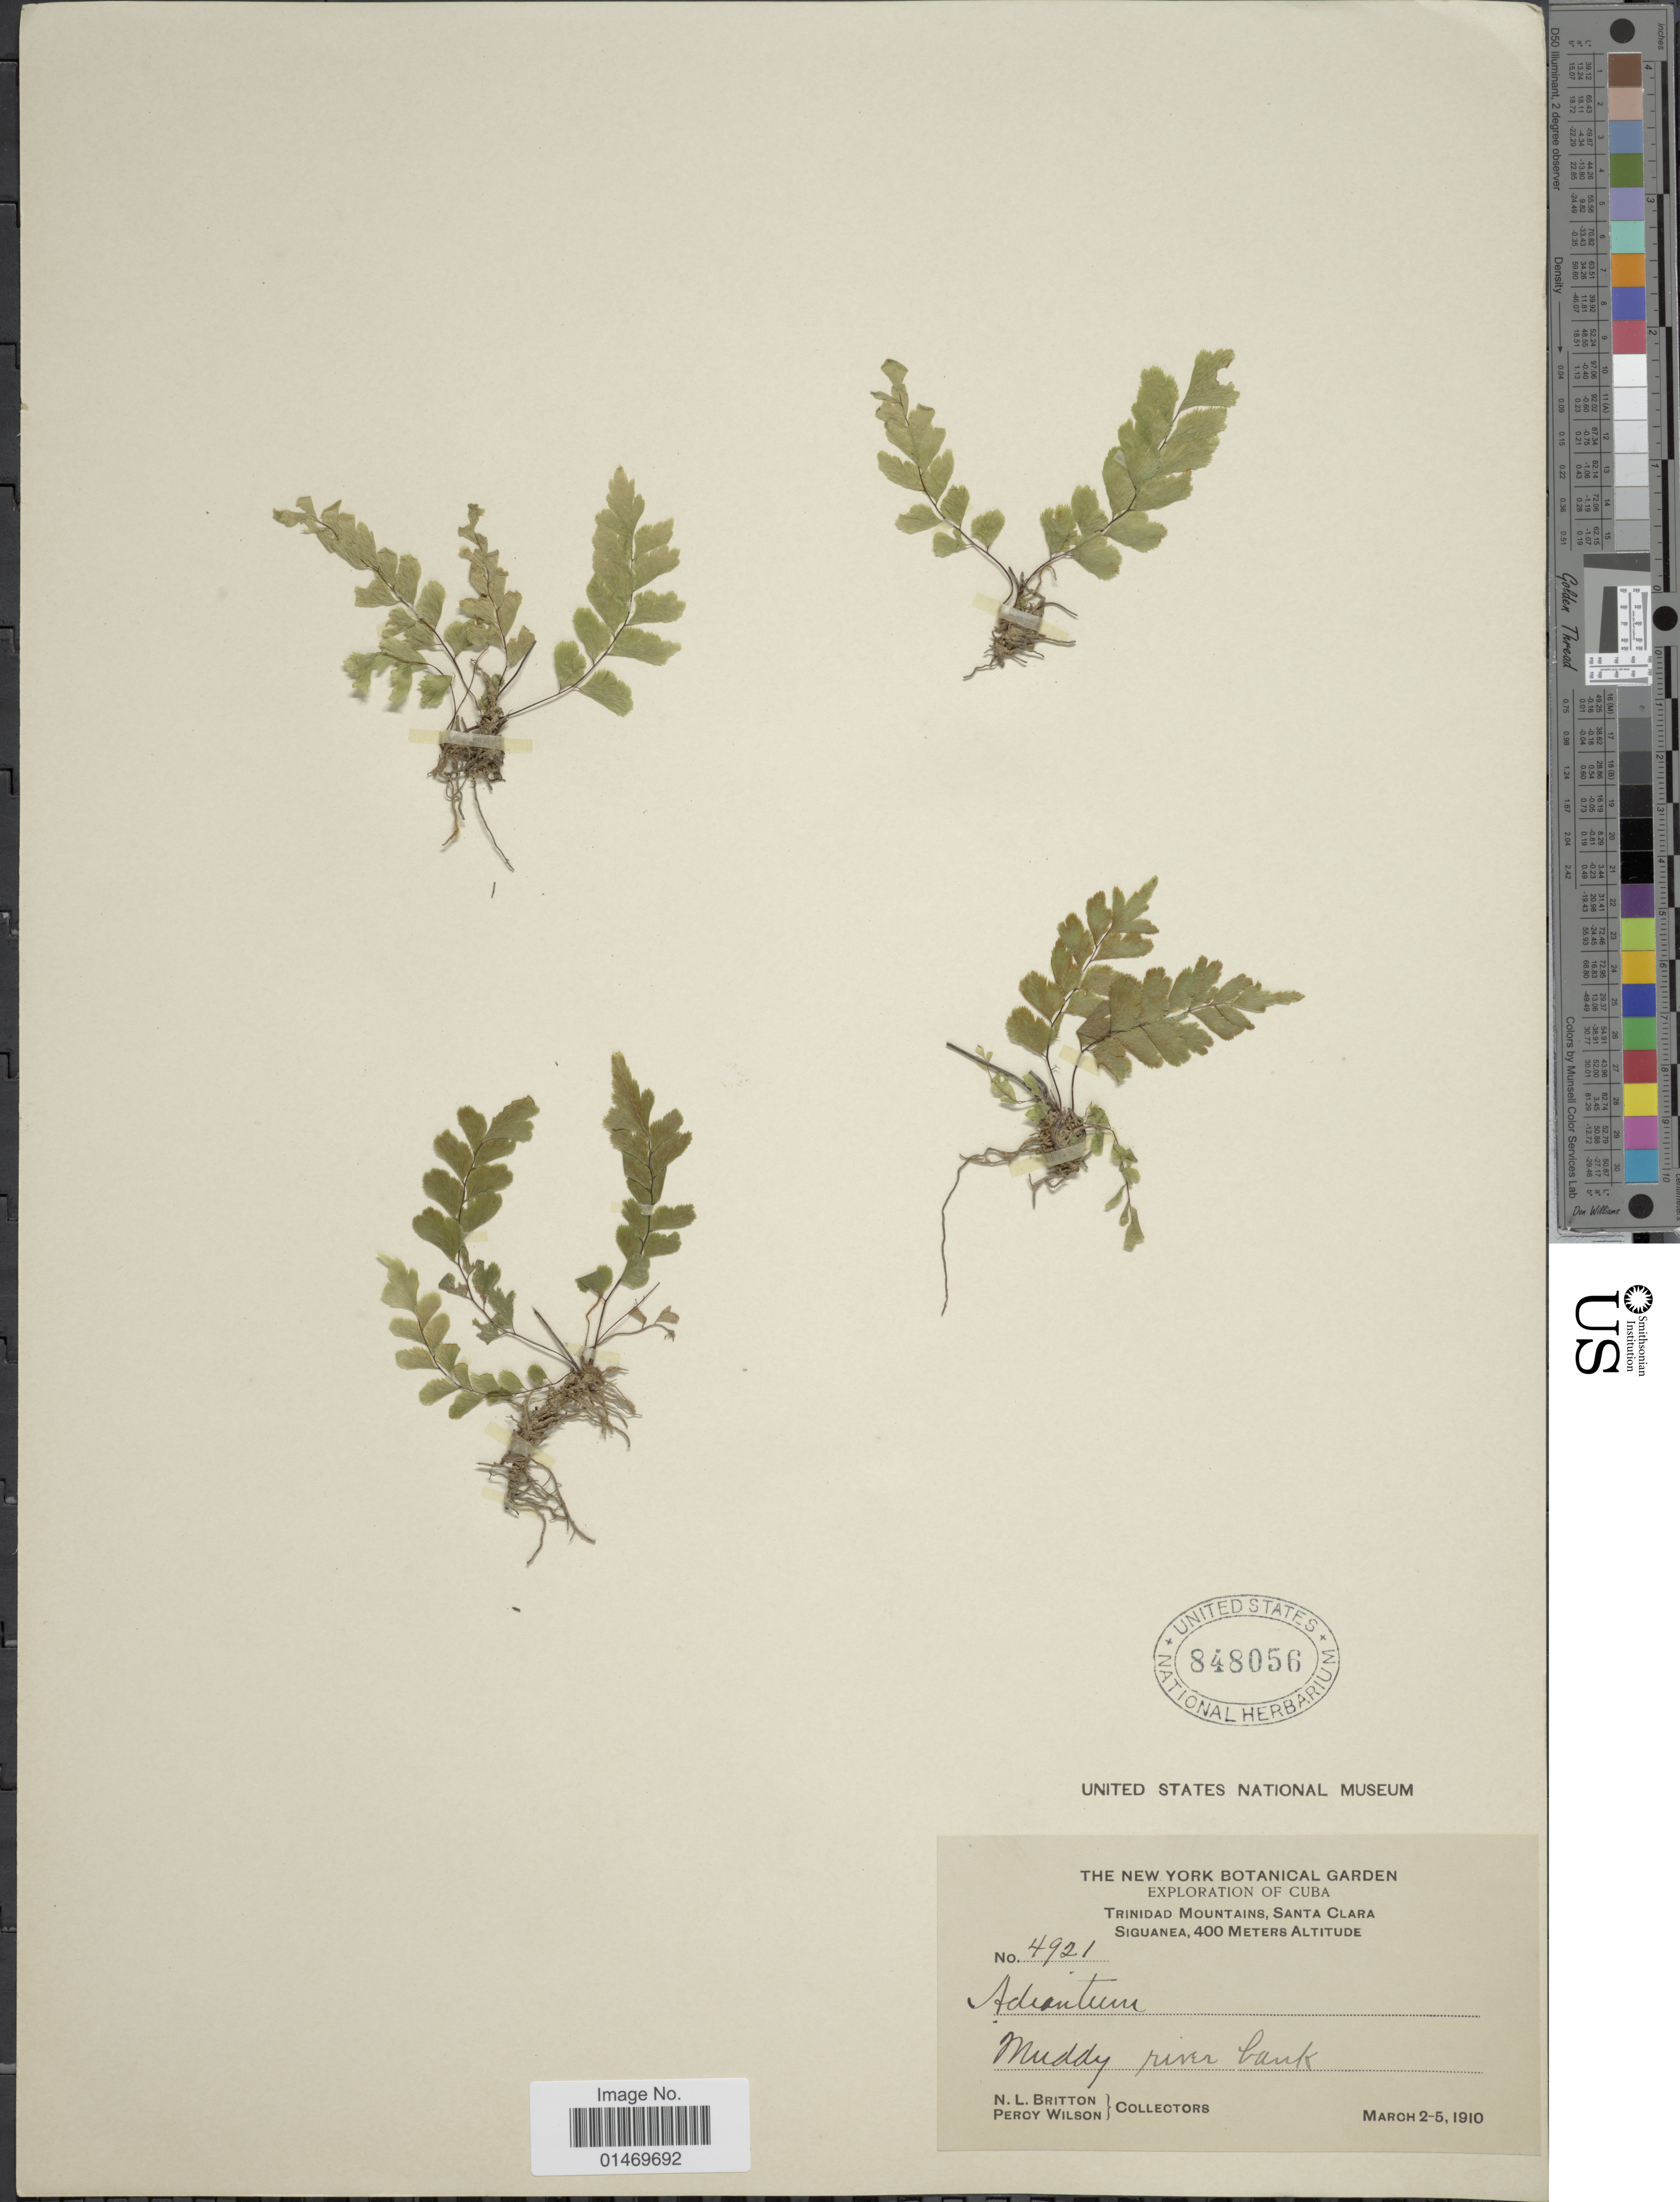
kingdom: Plantae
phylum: Tracheophyta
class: Polypodiopsida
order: Polypodiales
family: Pteridaceae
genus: Adiantum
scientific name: Adiantum sp.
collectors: N. Britton & P. Wilson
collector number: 4921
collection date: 1910-03-02/1910-03-05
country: Cuba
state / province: Las Villas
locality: Cuba, Trinidad Mountains, Santa Clara Siguanea.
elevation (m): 400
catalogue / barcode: US 848056